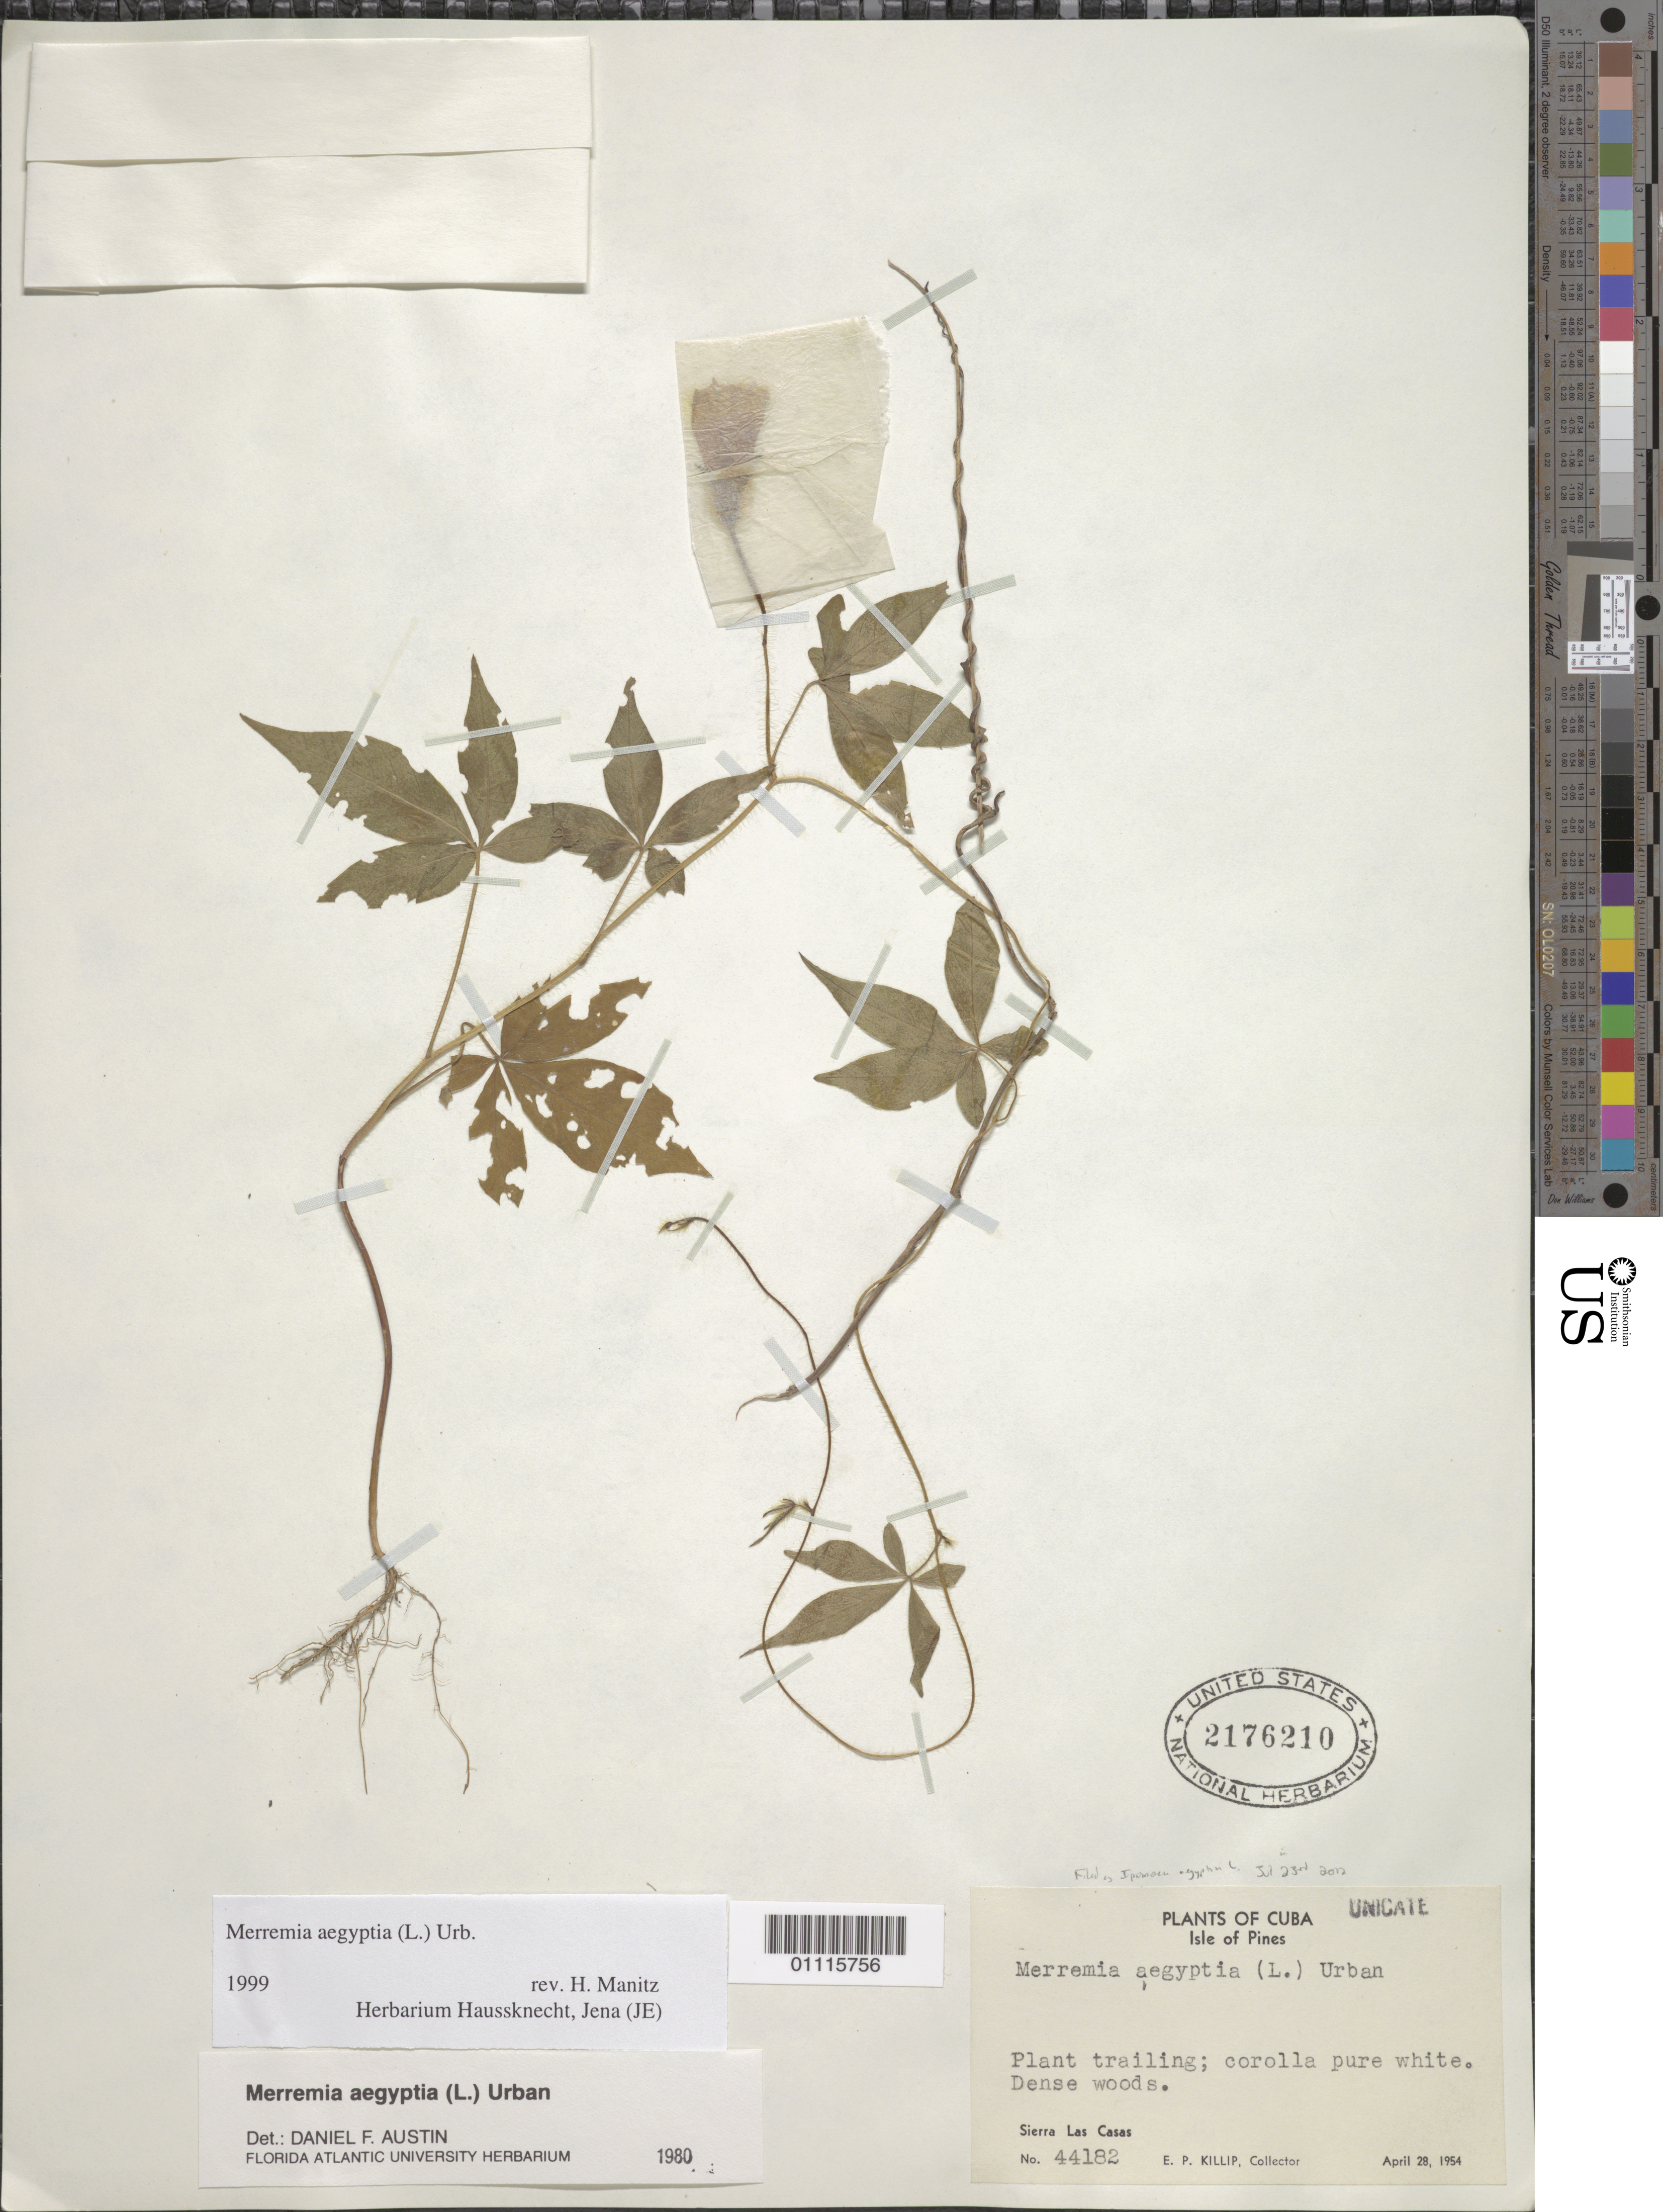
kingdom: Plantae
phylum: Tracheophyta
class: Magnoliopsida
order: Solanales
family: Convolvulaceae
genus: Distimake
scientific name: Distimake aegyptius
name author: (L.) A. R. Simões & Staples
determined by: Strong, Mark T., (BOT), Smithsonian Institution - National Museum of Natural History (UNITED STATES)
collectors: E. P. Killip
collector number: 44182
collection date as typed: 28 Apr 1954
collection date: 1954-04-28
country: Cuba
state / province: Isla de La Juventud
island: Isla de la Juventud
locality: Sierra Las Casas Dense woods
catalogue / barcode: US 2176210